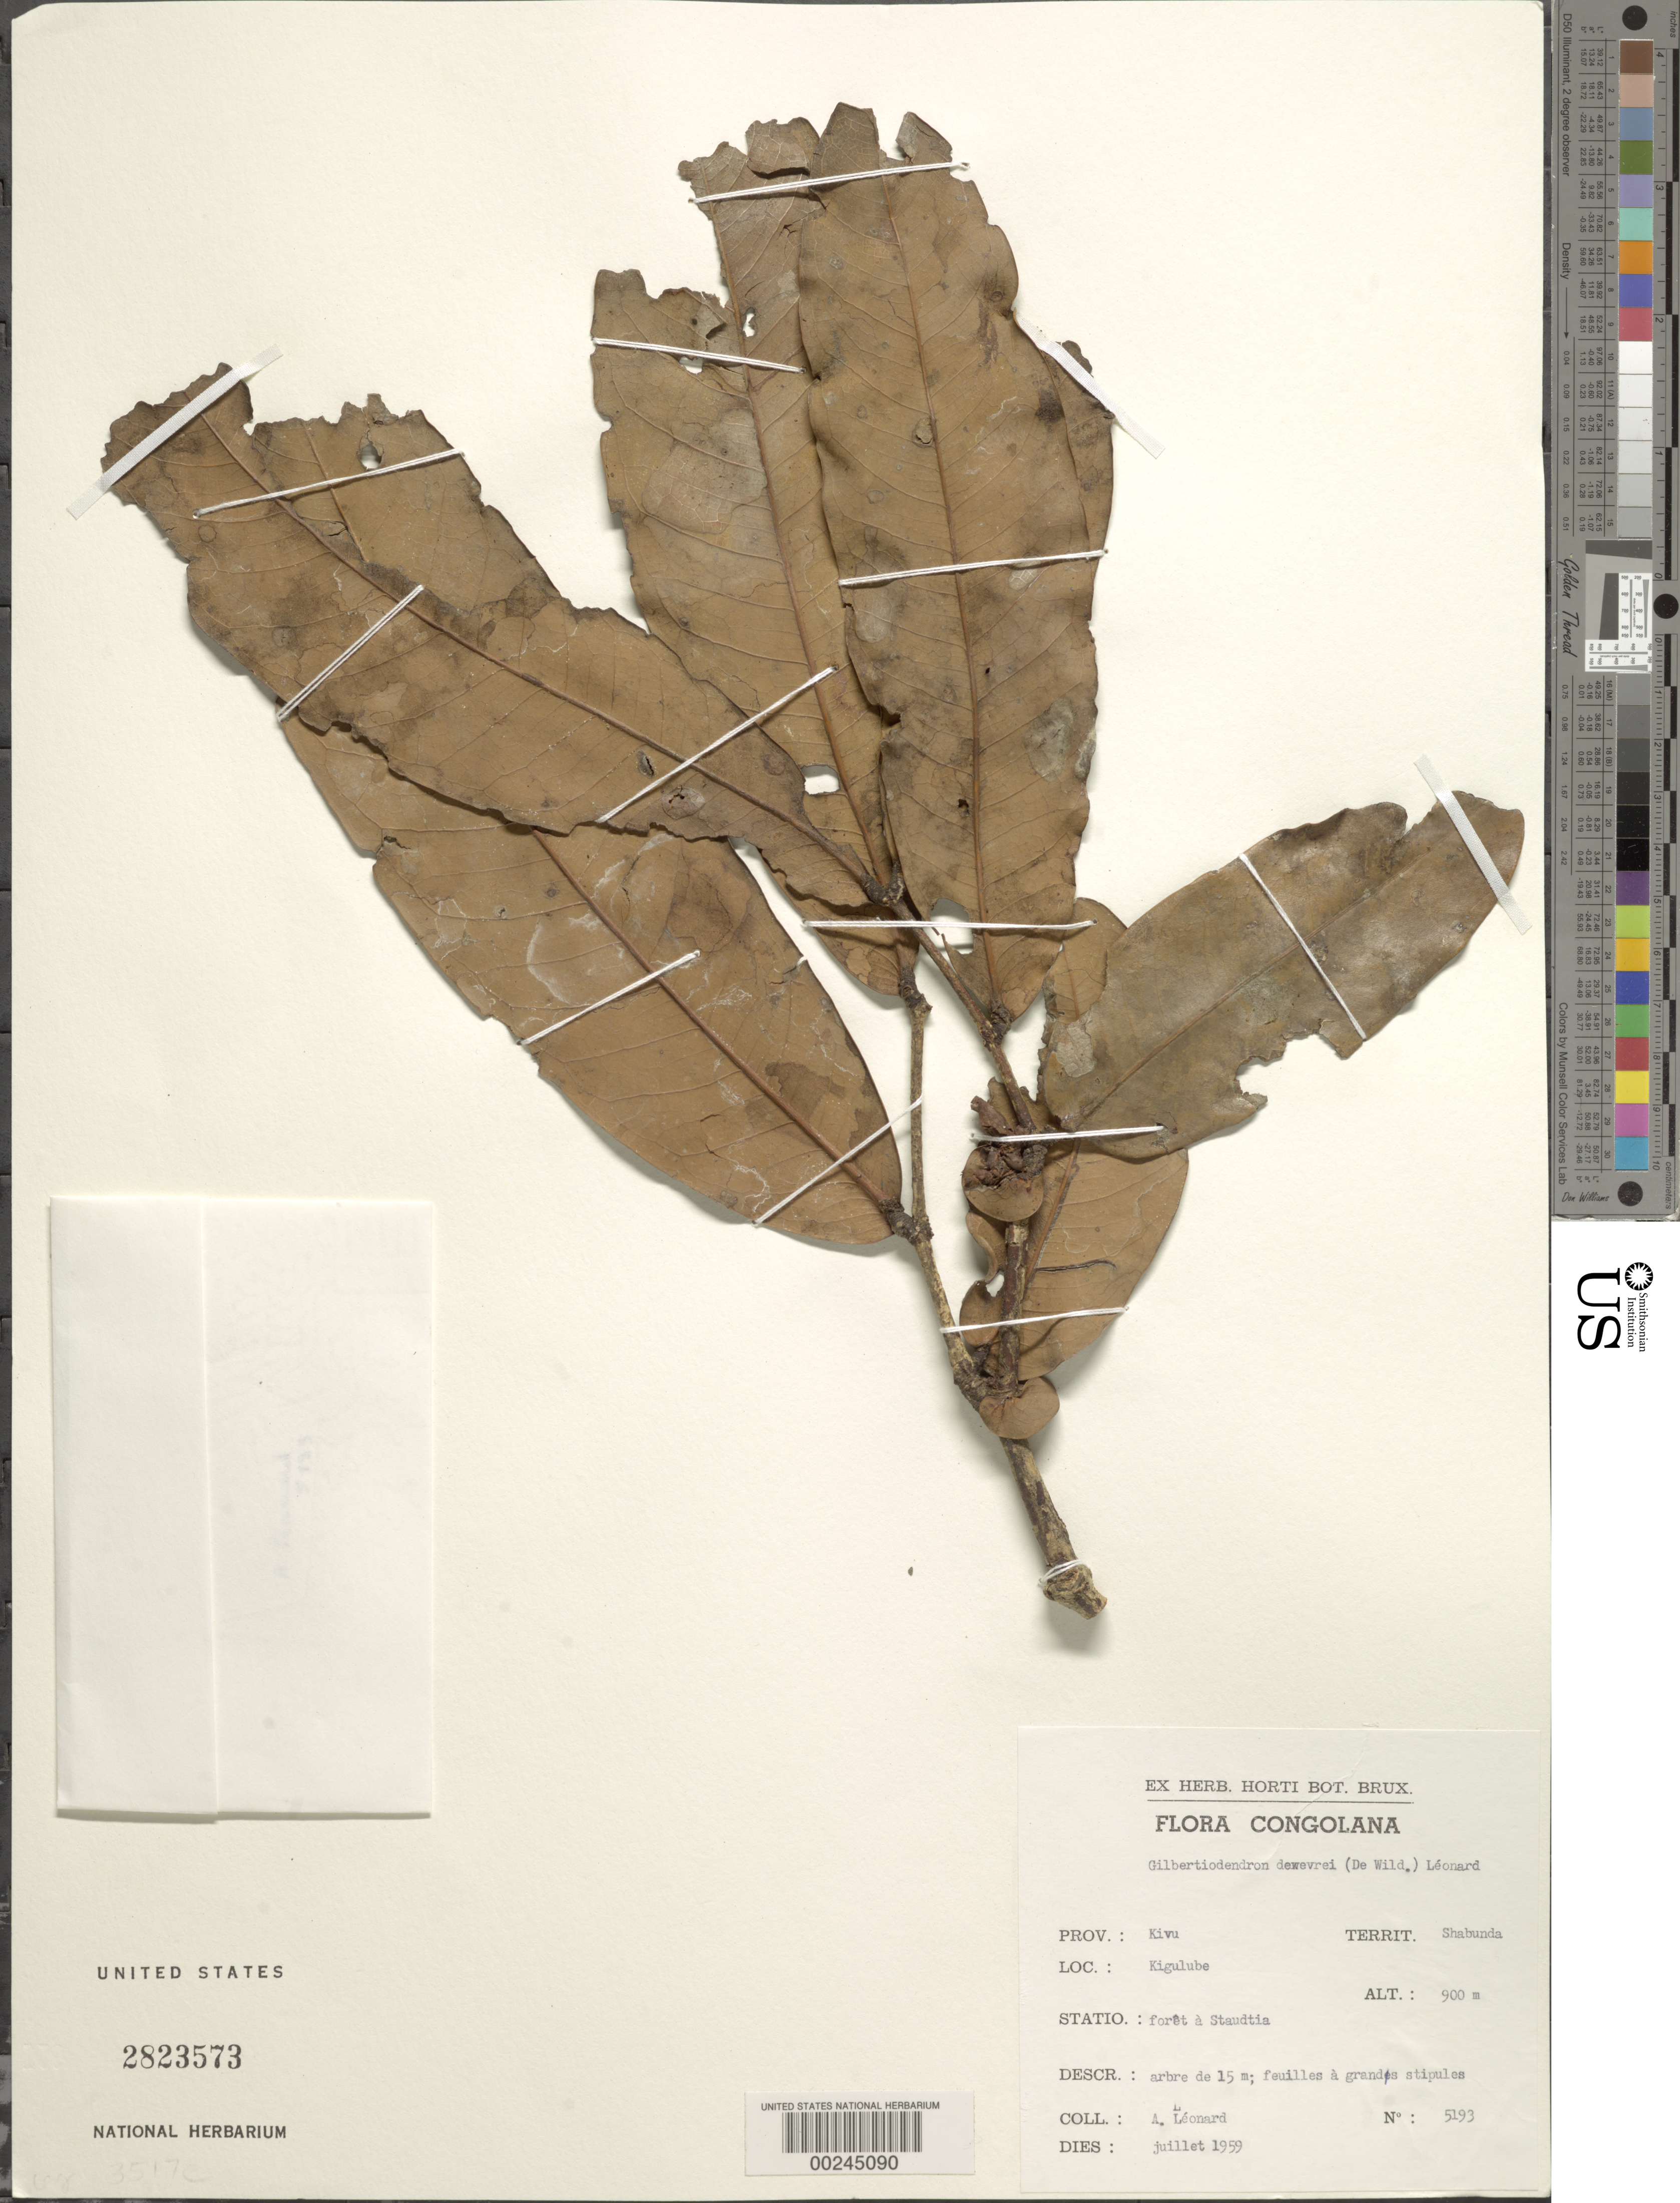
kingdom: Plantae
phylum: Tracheophyta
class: Magnoliopsida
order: Fabales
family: Fabaceae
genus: Gilbertiodendron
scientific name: Gilbertiodendron dewevrei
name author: (De Wild.) J. Léonard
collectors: A. Leonard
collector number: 5193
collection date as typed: Jul 1959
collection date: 1959-07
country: Congo, Democratic Republic of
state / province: Sud-Kivu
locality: Kigulube; Shabunda Territ.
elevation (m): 900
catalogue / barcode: US 2823573